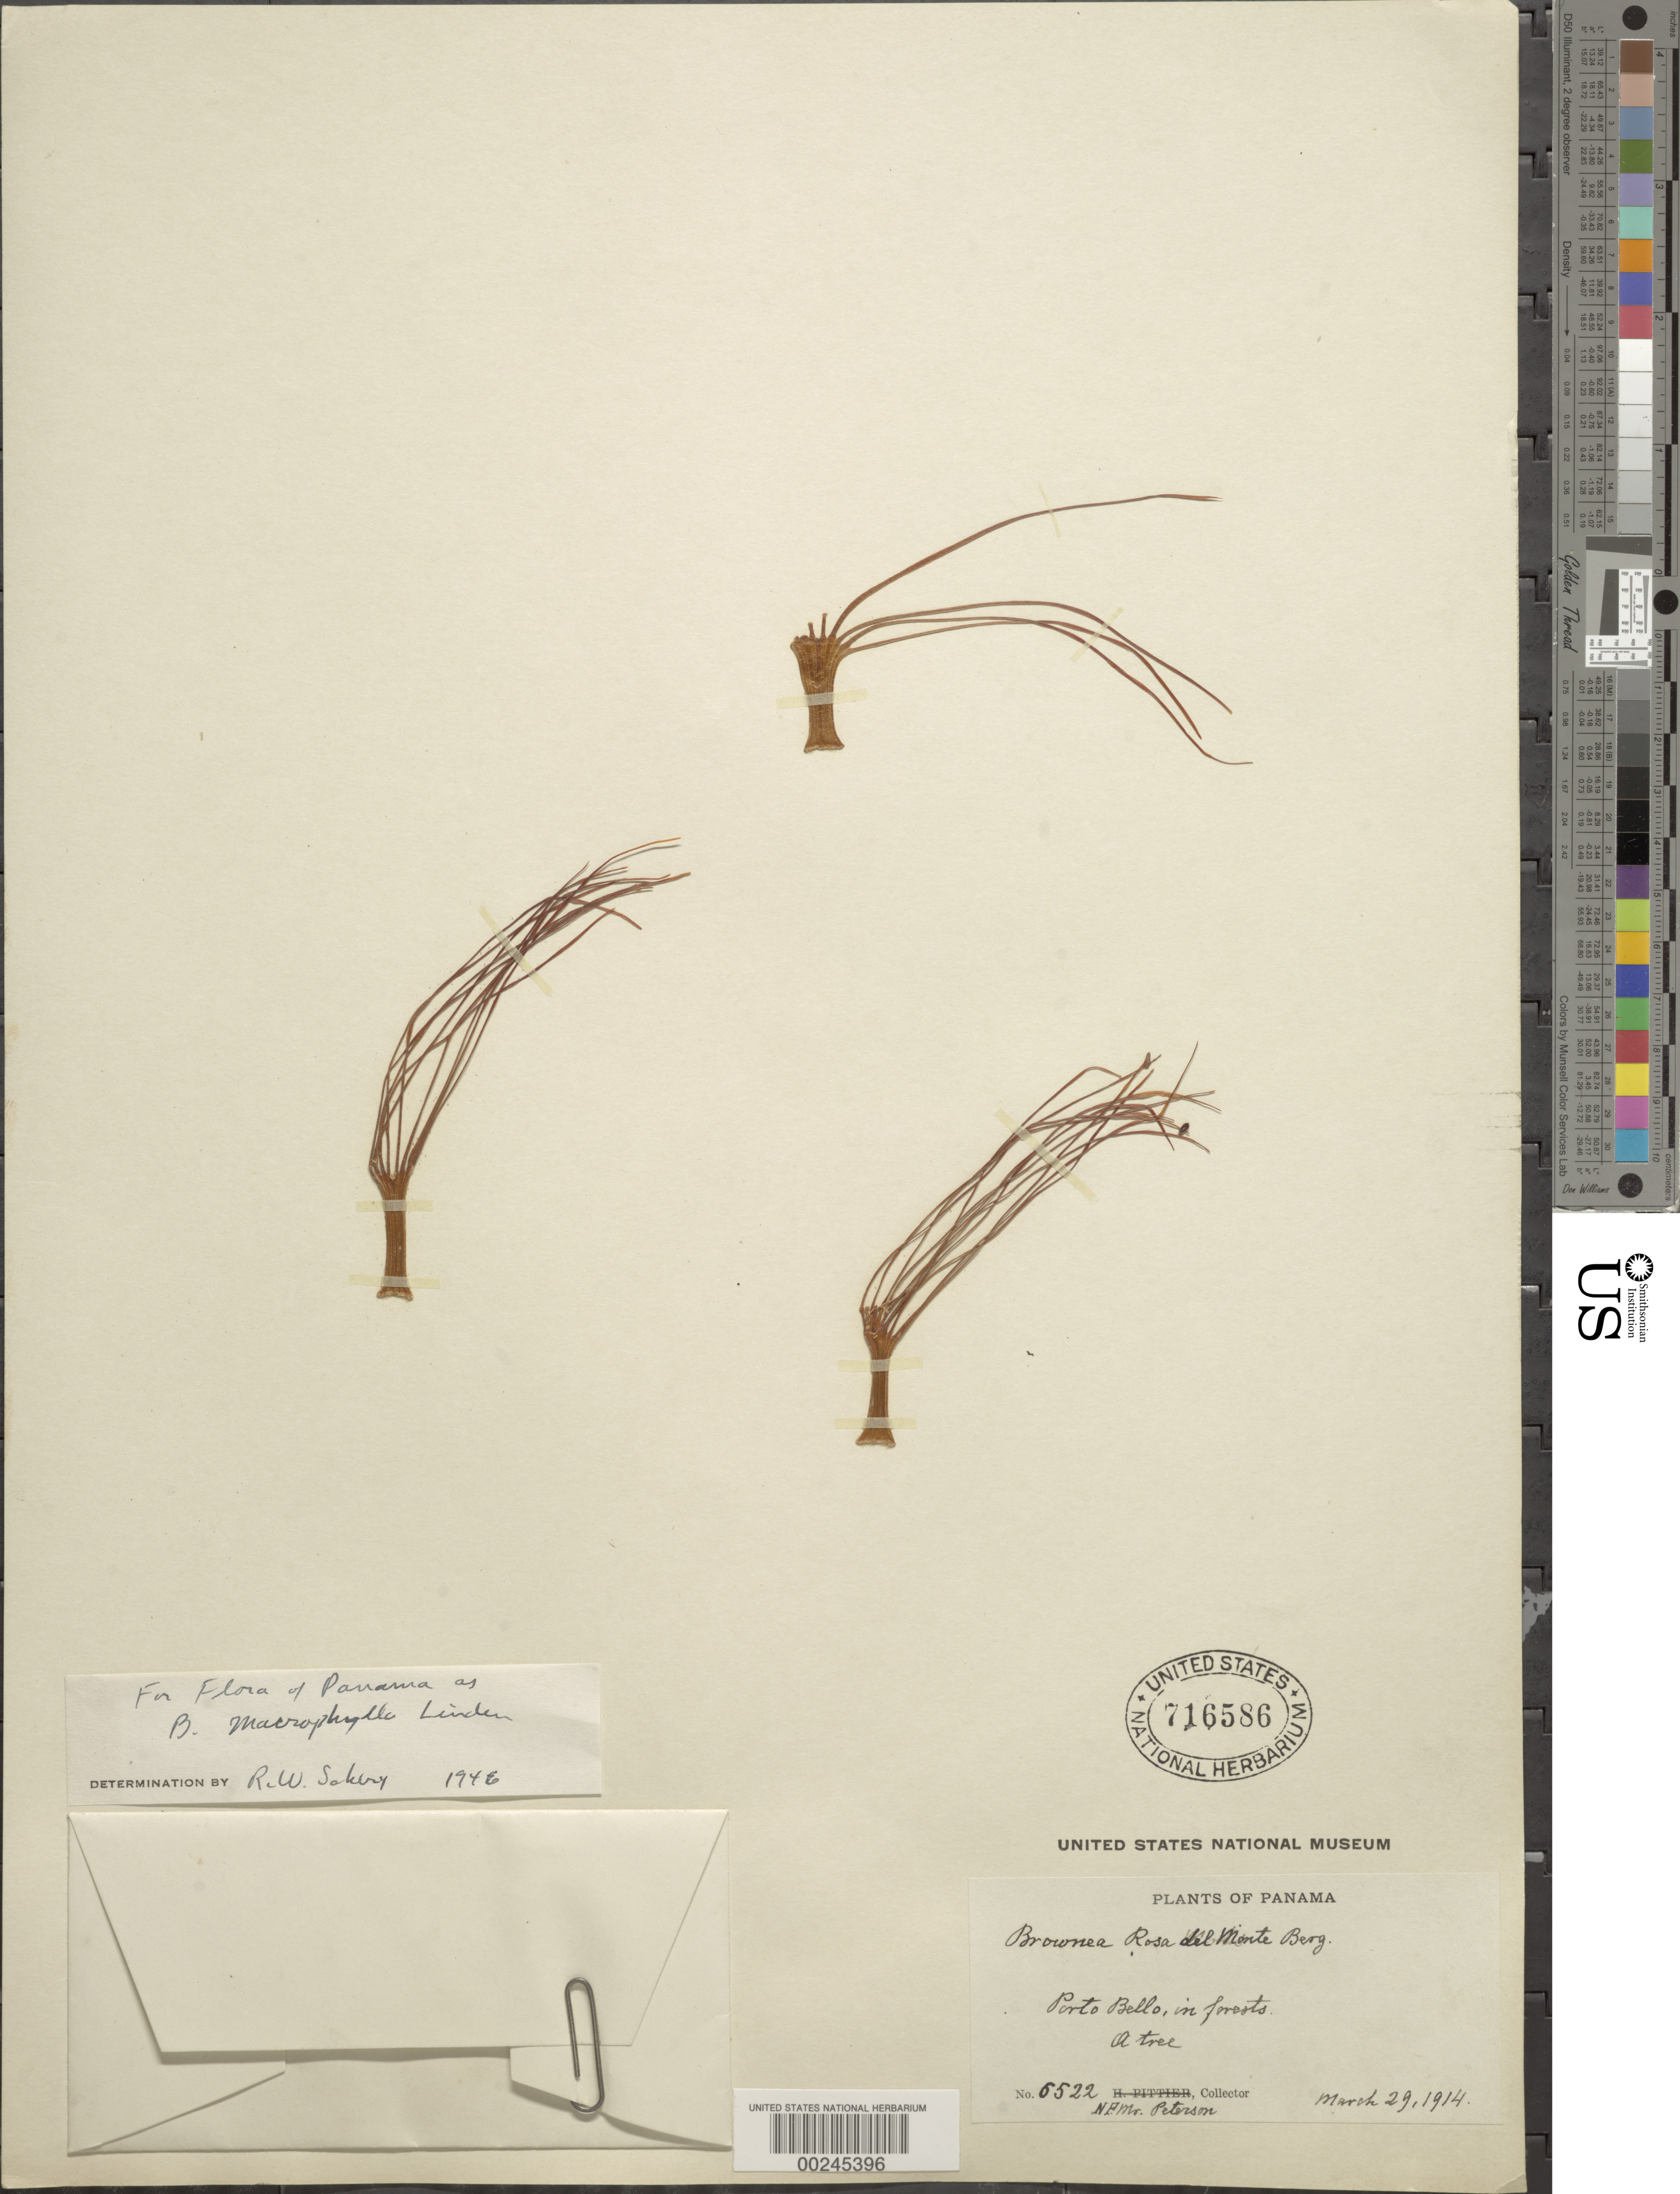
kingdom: Plantae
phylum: Tracheophyta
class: Magnoliopsida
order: Fabales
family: Fabaceae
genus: Brownea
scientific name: Brownea macrophylla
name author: B.L. Linden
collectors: N. F. Peterson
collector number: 6522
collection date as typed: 29 Mar 1914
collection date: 1914-03-29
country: Panama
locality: Portobello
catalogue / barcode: US 716586